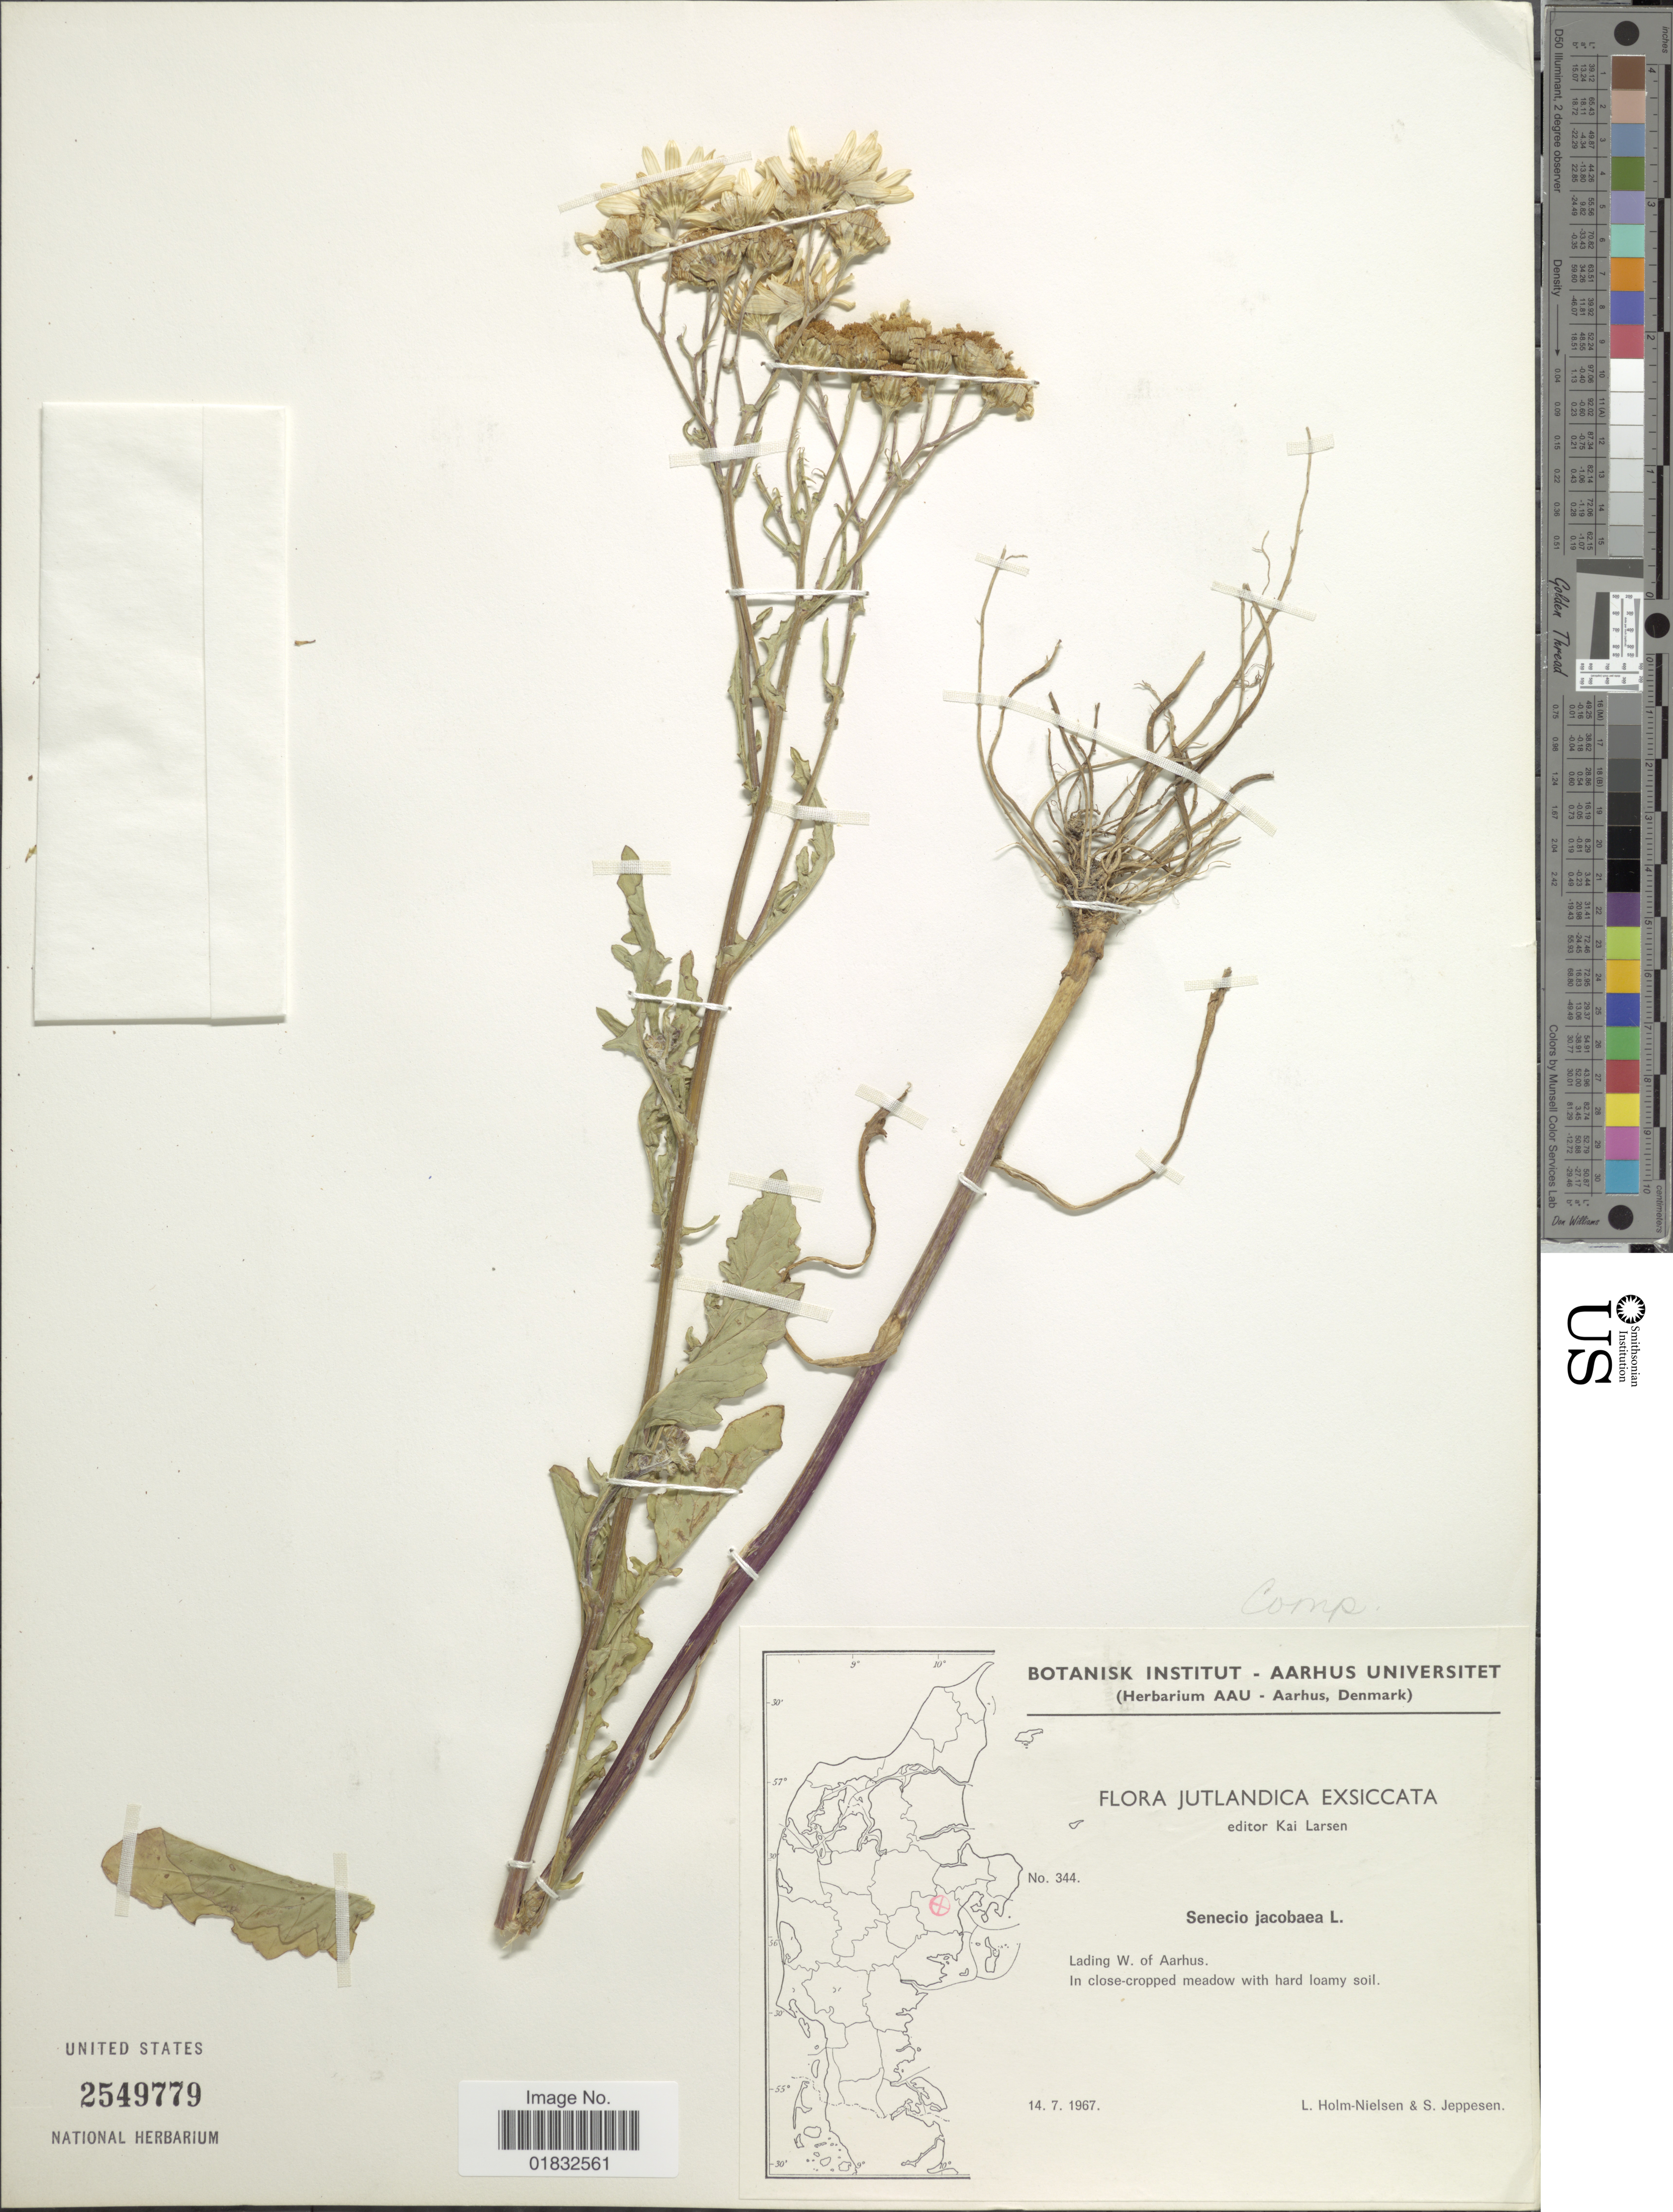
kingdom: Plantae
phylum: Tracheophyta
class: Magnoliopsida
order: Asterales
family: Asteraceae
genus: Jacobaea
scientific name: Jacobaea vulgaris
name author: Gaertn.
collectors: L. B. Holm-Nielsen & S. Jeppesen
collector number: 344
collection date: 1967-07-14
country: Denmark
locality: Jutlandica, Lading W of Aarhus. In close-cropped meadow with hard loamy soil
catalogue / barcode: US 2549779